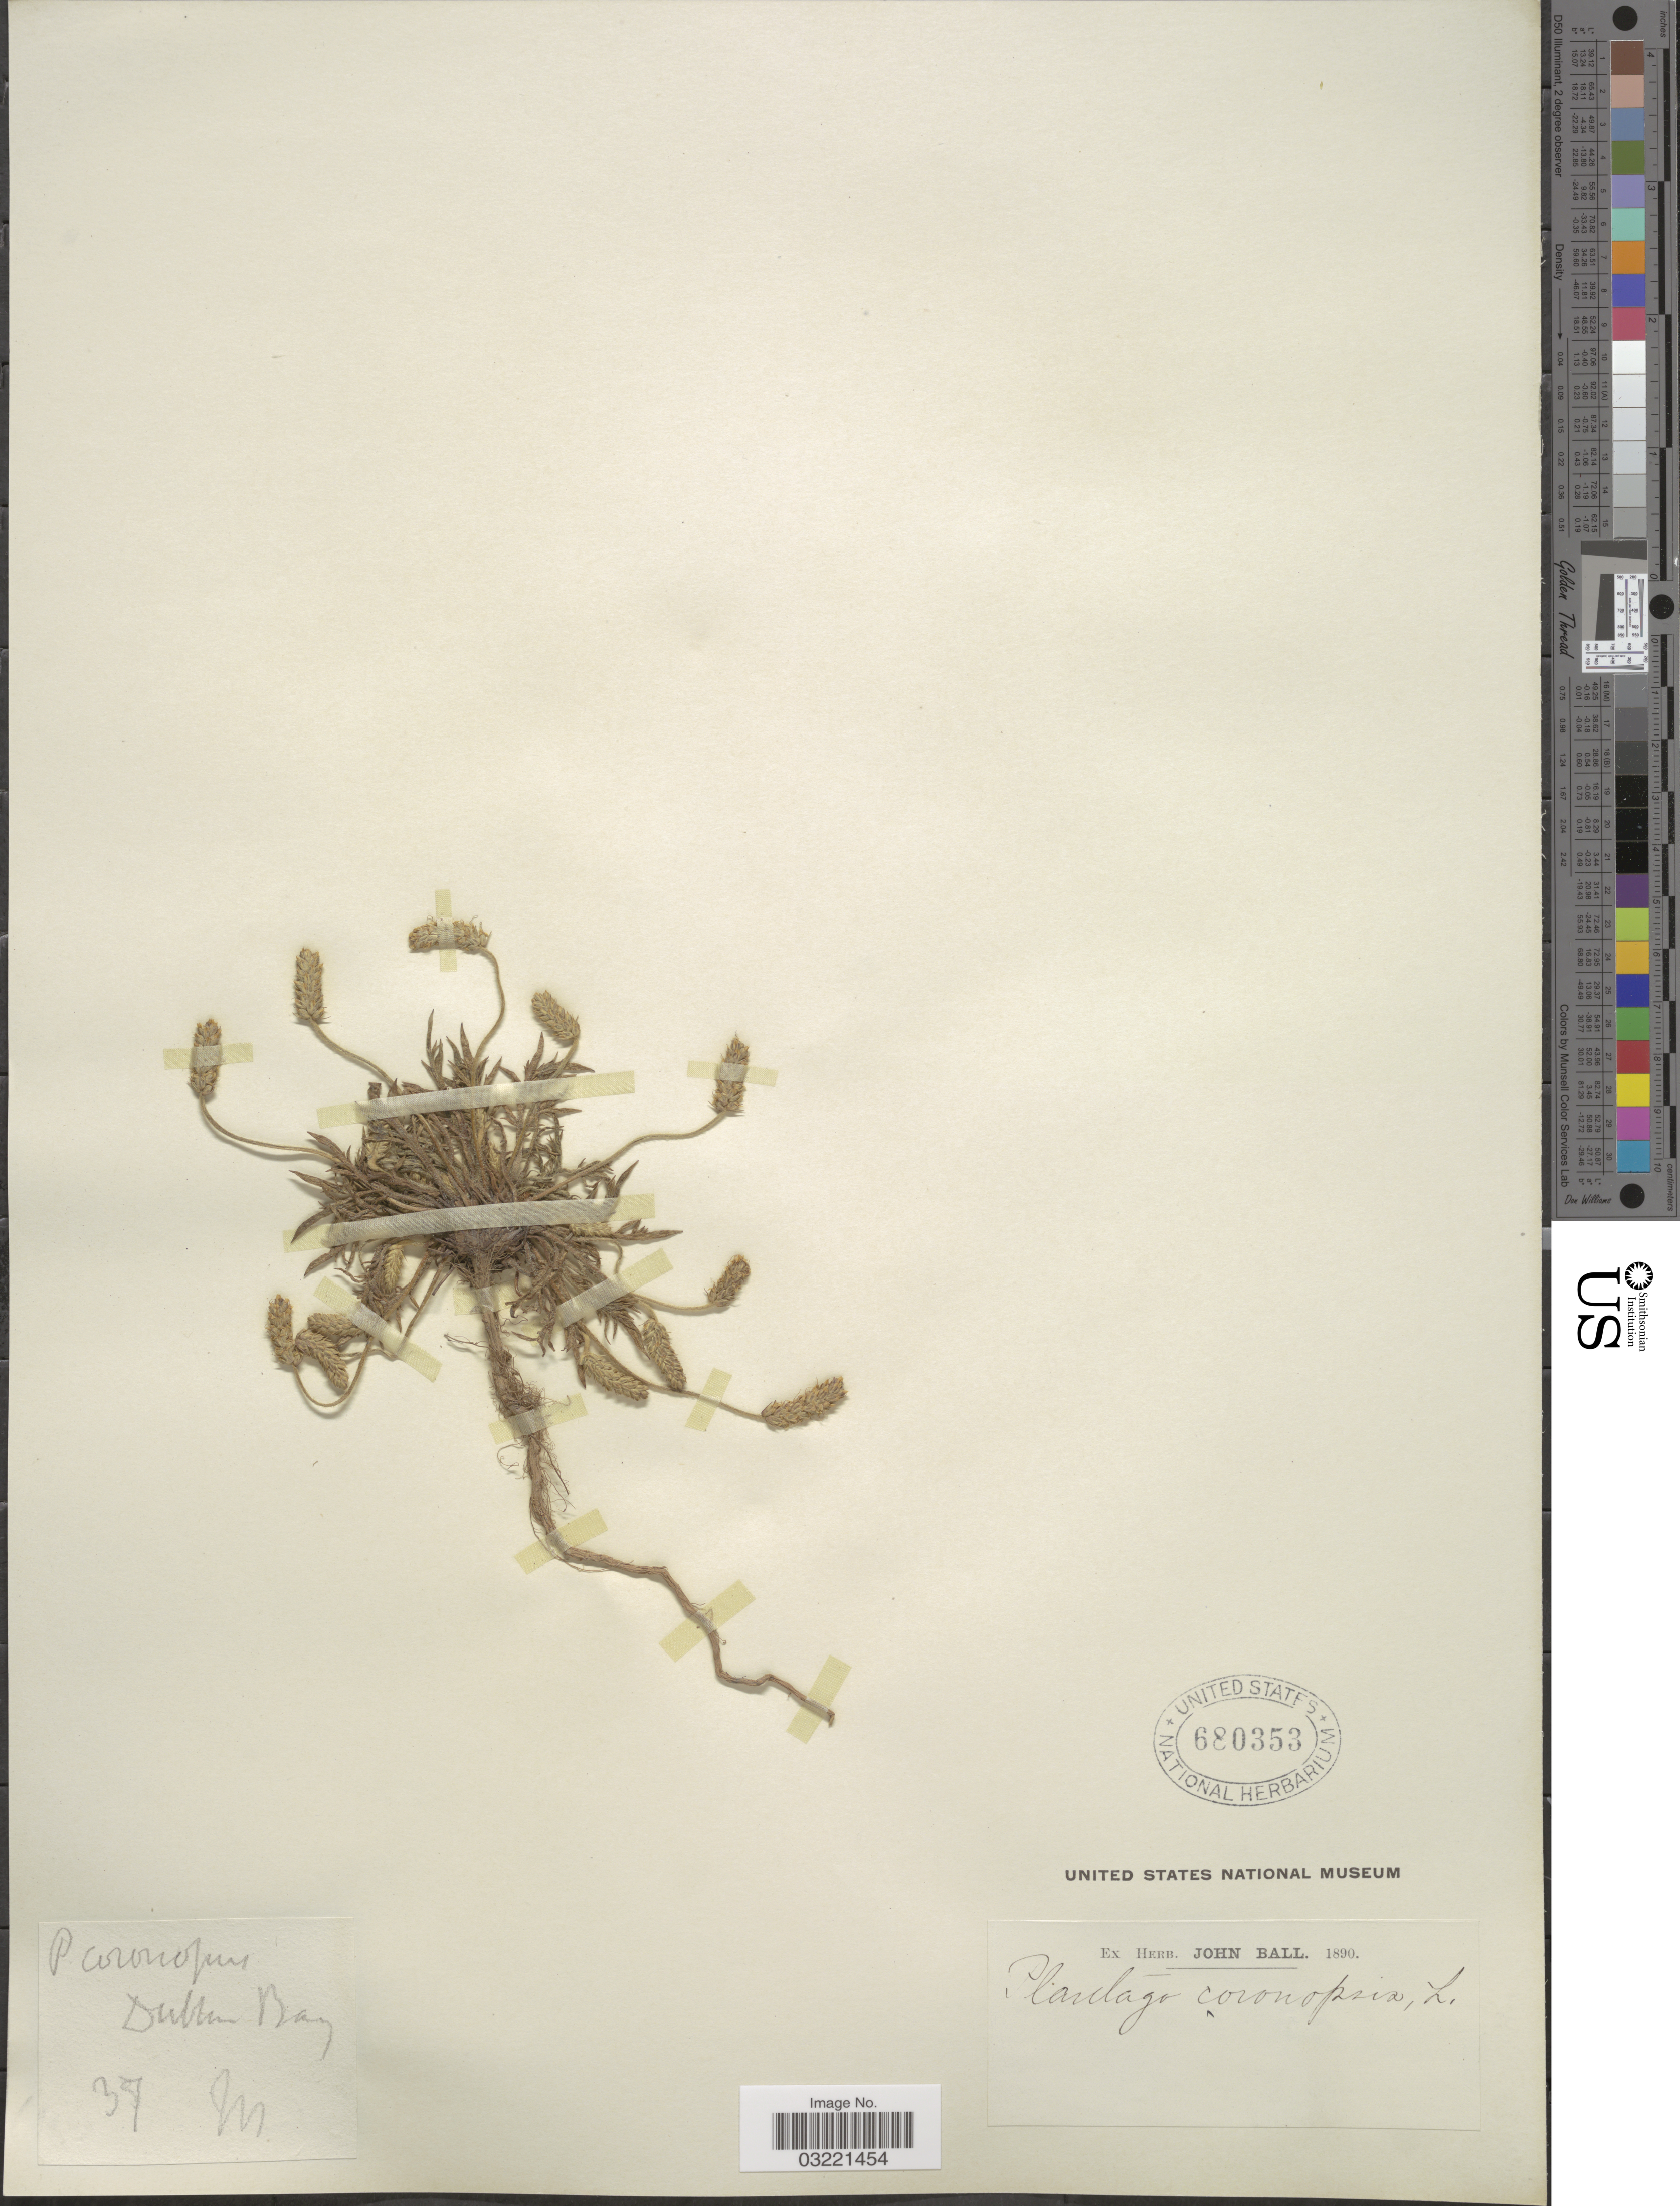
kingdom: Plantae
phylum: Tracheophyta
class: Magnoliopsida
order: Lamiales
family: Plantaginaceae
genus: Plantago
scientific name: Plantago coronopus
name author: L.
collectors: J. Ball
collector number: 37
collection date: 1890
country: Ireland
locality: Dublin Bay.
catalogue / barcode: US 680353